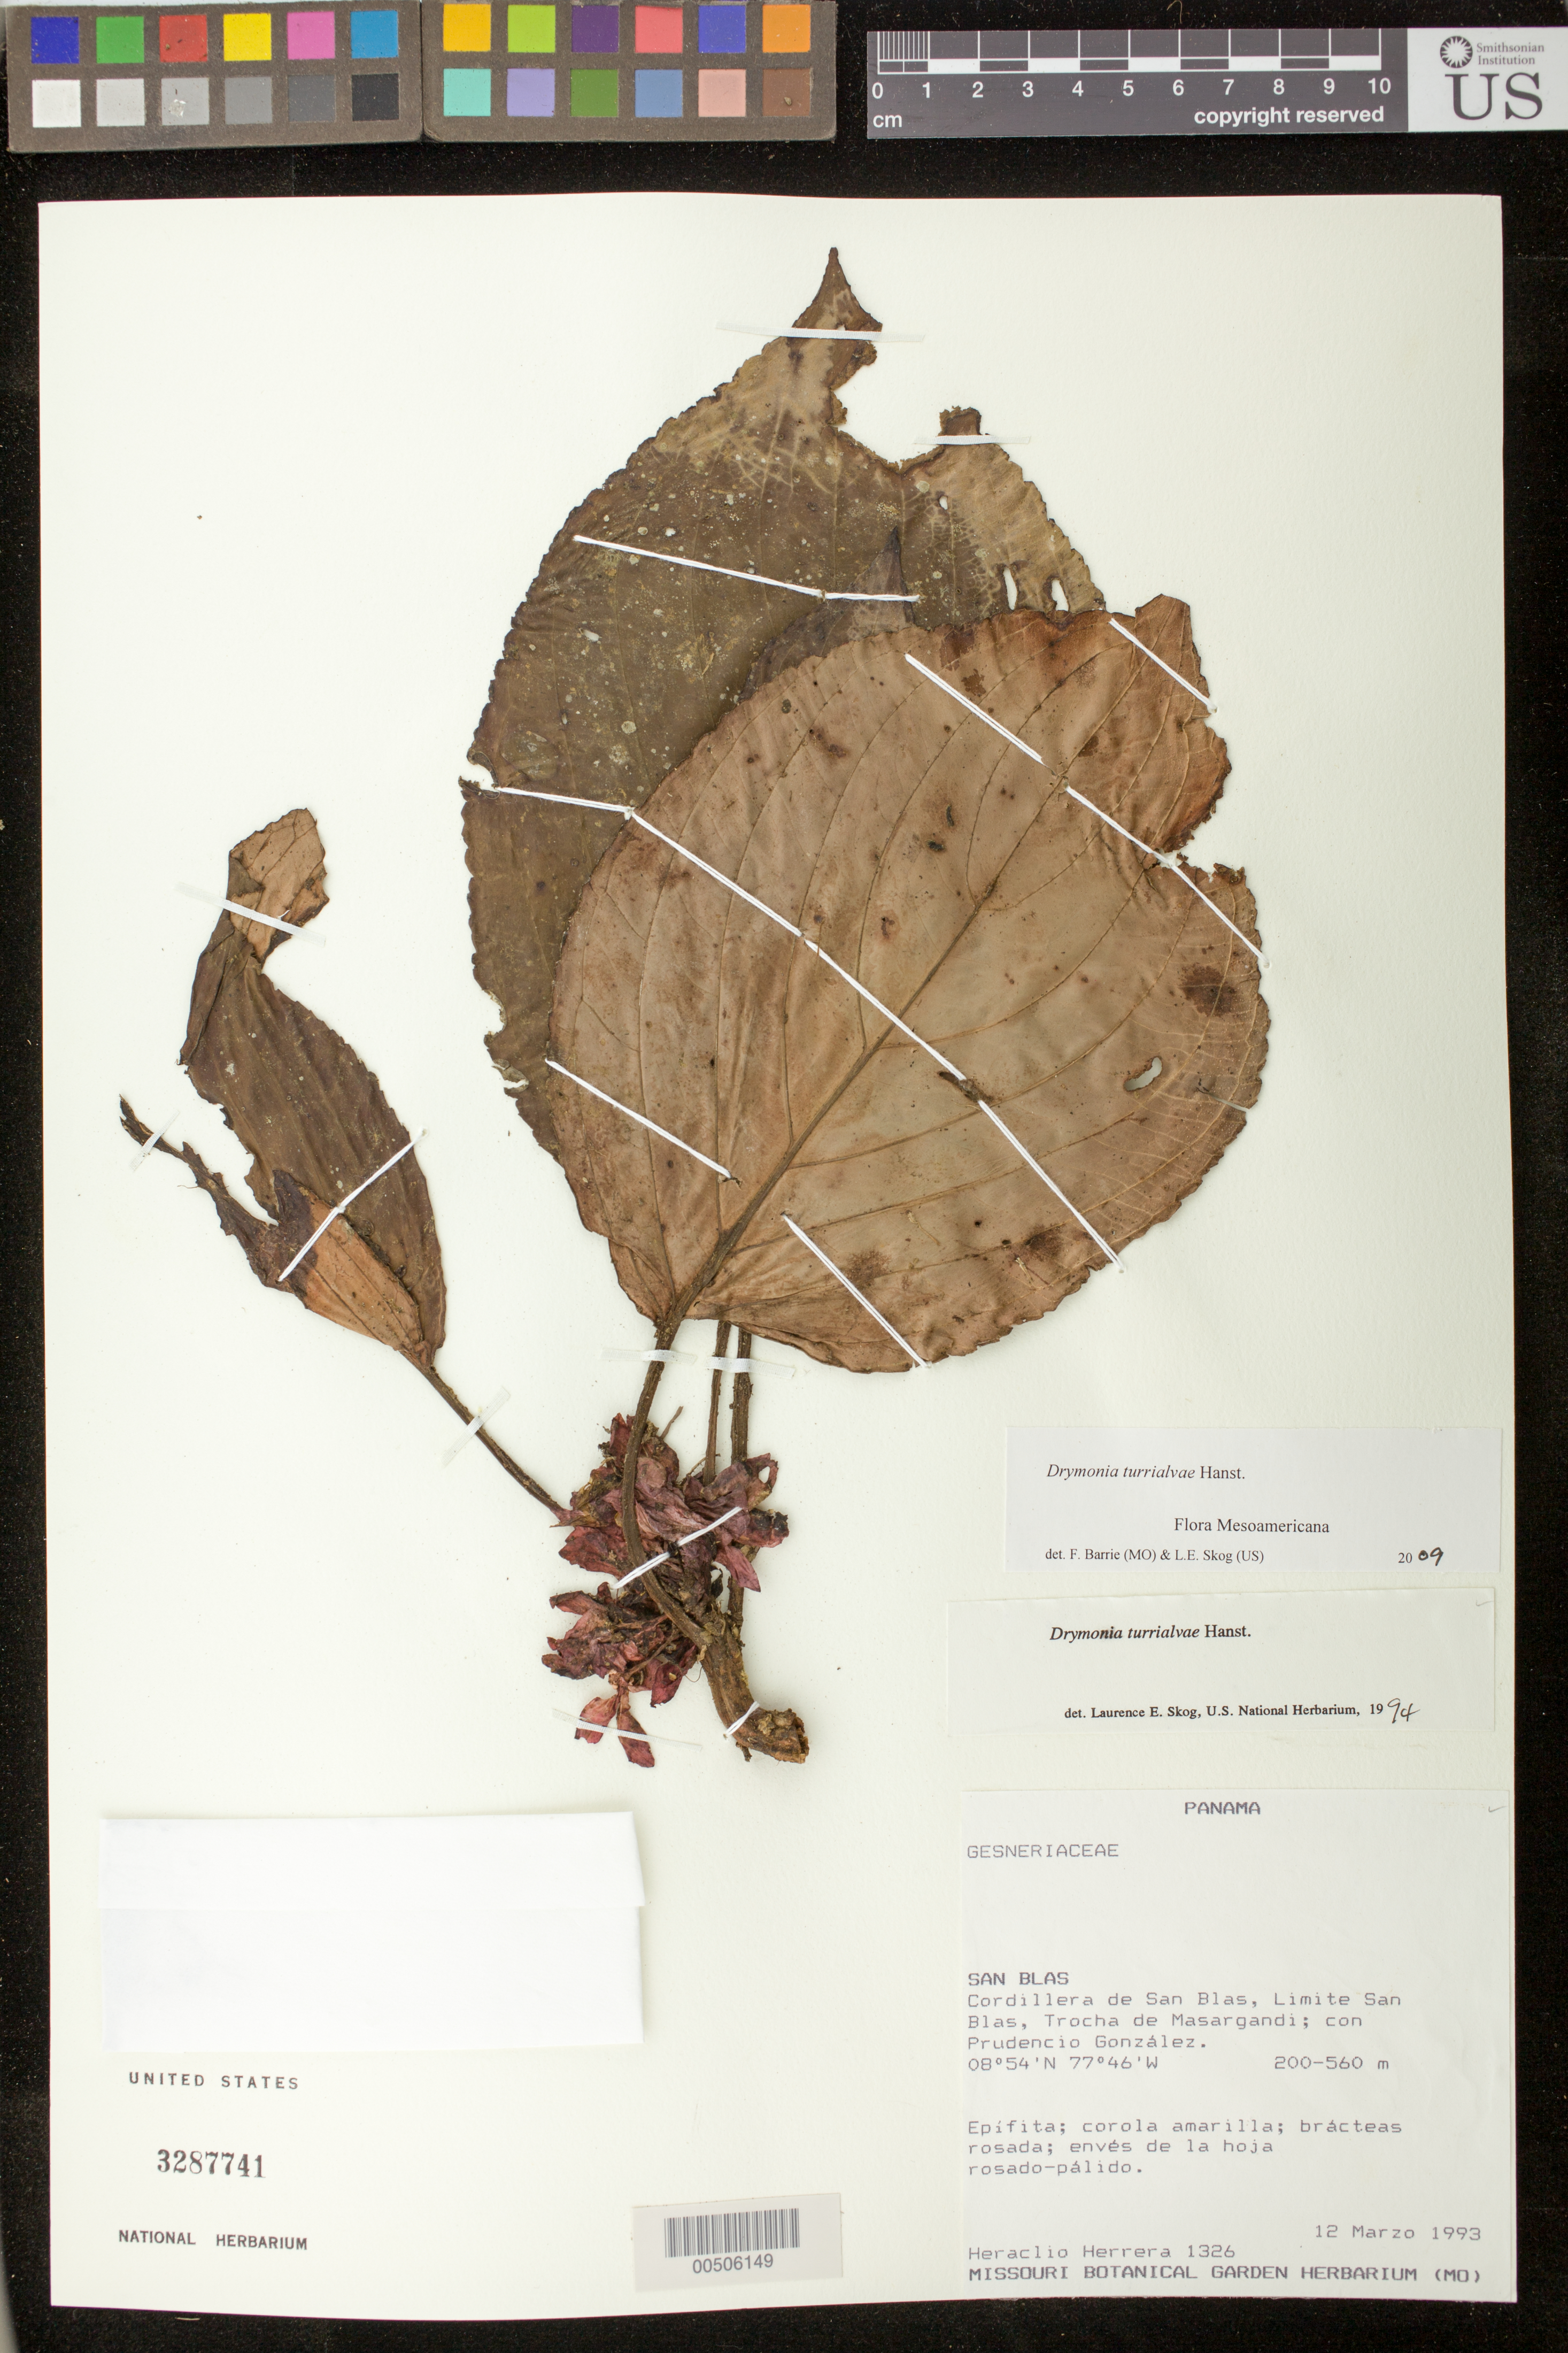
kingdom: Plantae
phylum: Tracheophyta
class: Magnoliopsida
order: Lamiales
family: Gesneriaceae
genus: Drymonia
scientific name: Drymonia turrialvae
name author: Hanst.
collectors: H. Herrera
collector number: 1326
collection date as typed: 12 Mar 1993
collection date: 1993-03-12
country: Panama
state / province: Kuna Yala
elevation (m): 200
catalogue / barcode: US 3287741